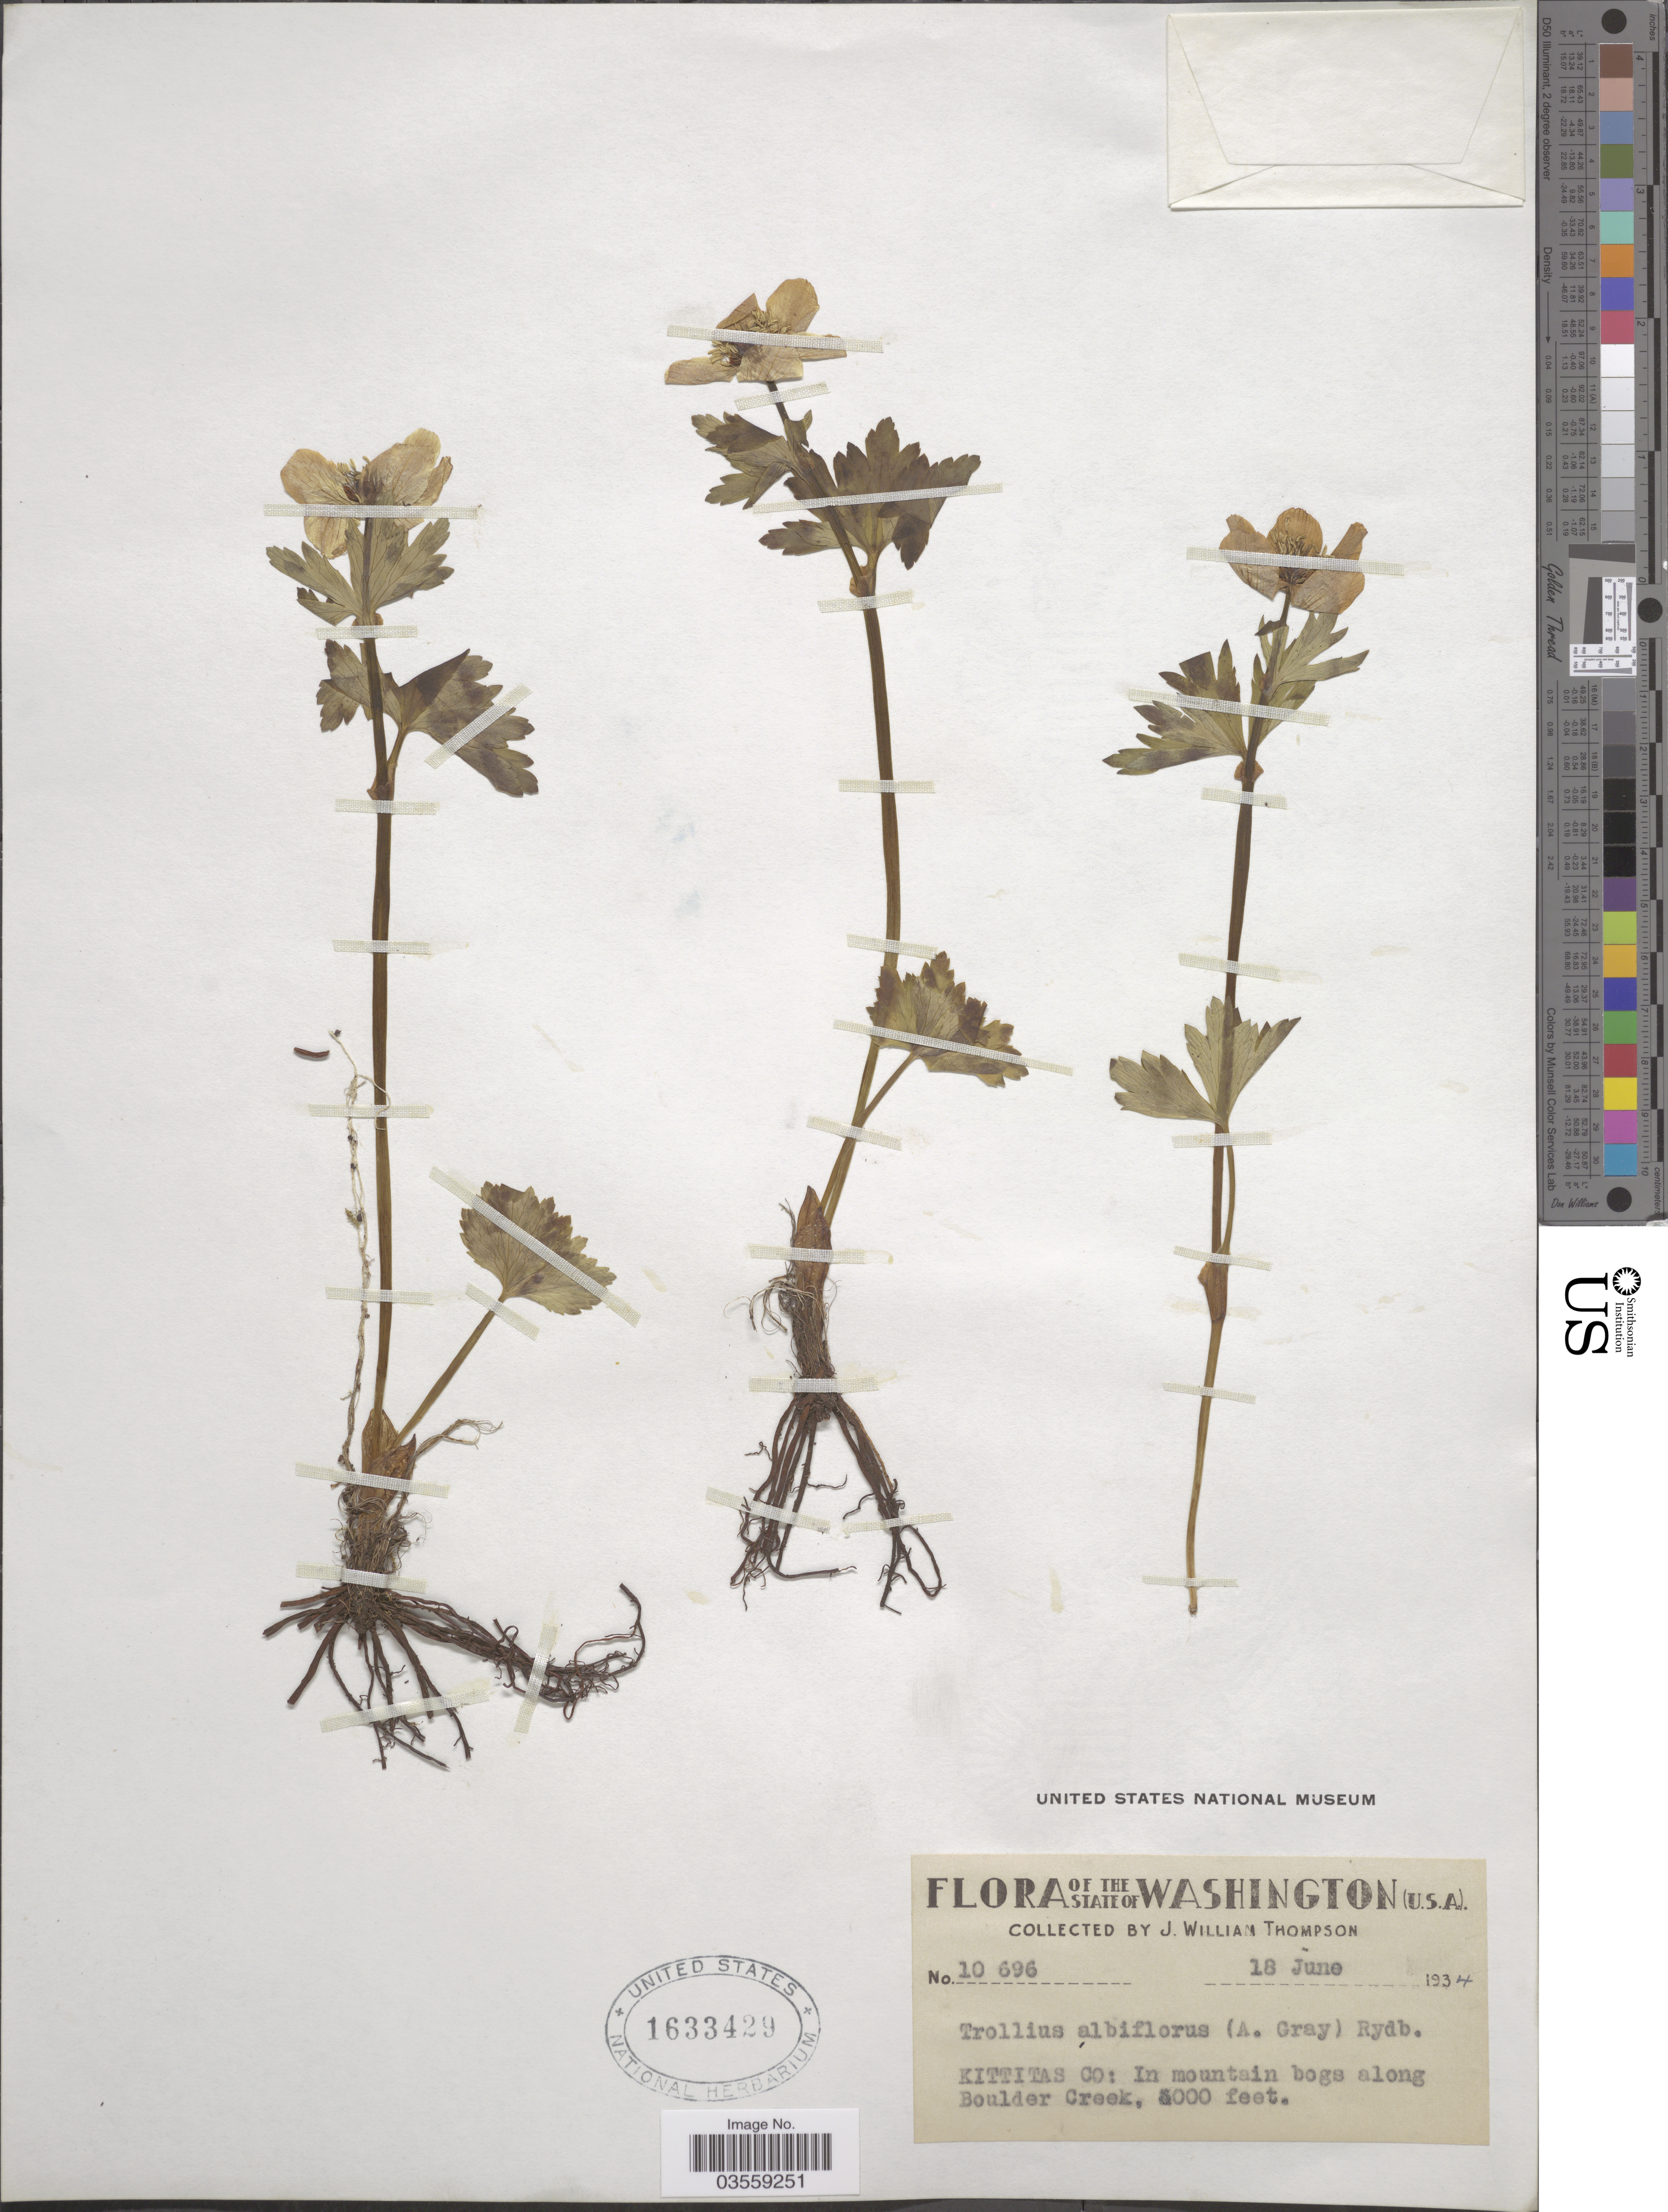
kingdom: Plantae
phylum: Tracheophyta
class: Magnoliopsida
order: Ranunculales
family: Ranunculaceae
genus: Trollius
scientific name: Trollius laxus var. albiflorus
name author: A. Gray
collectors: J. W. Thompson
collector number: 10696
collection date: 1934-06-18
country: United States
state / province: Washington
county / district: Kittitas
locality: U.S.A. Kittitas Co: In mountain bogs along Boulder Creek.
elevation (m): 2438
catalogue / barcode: US 1633429